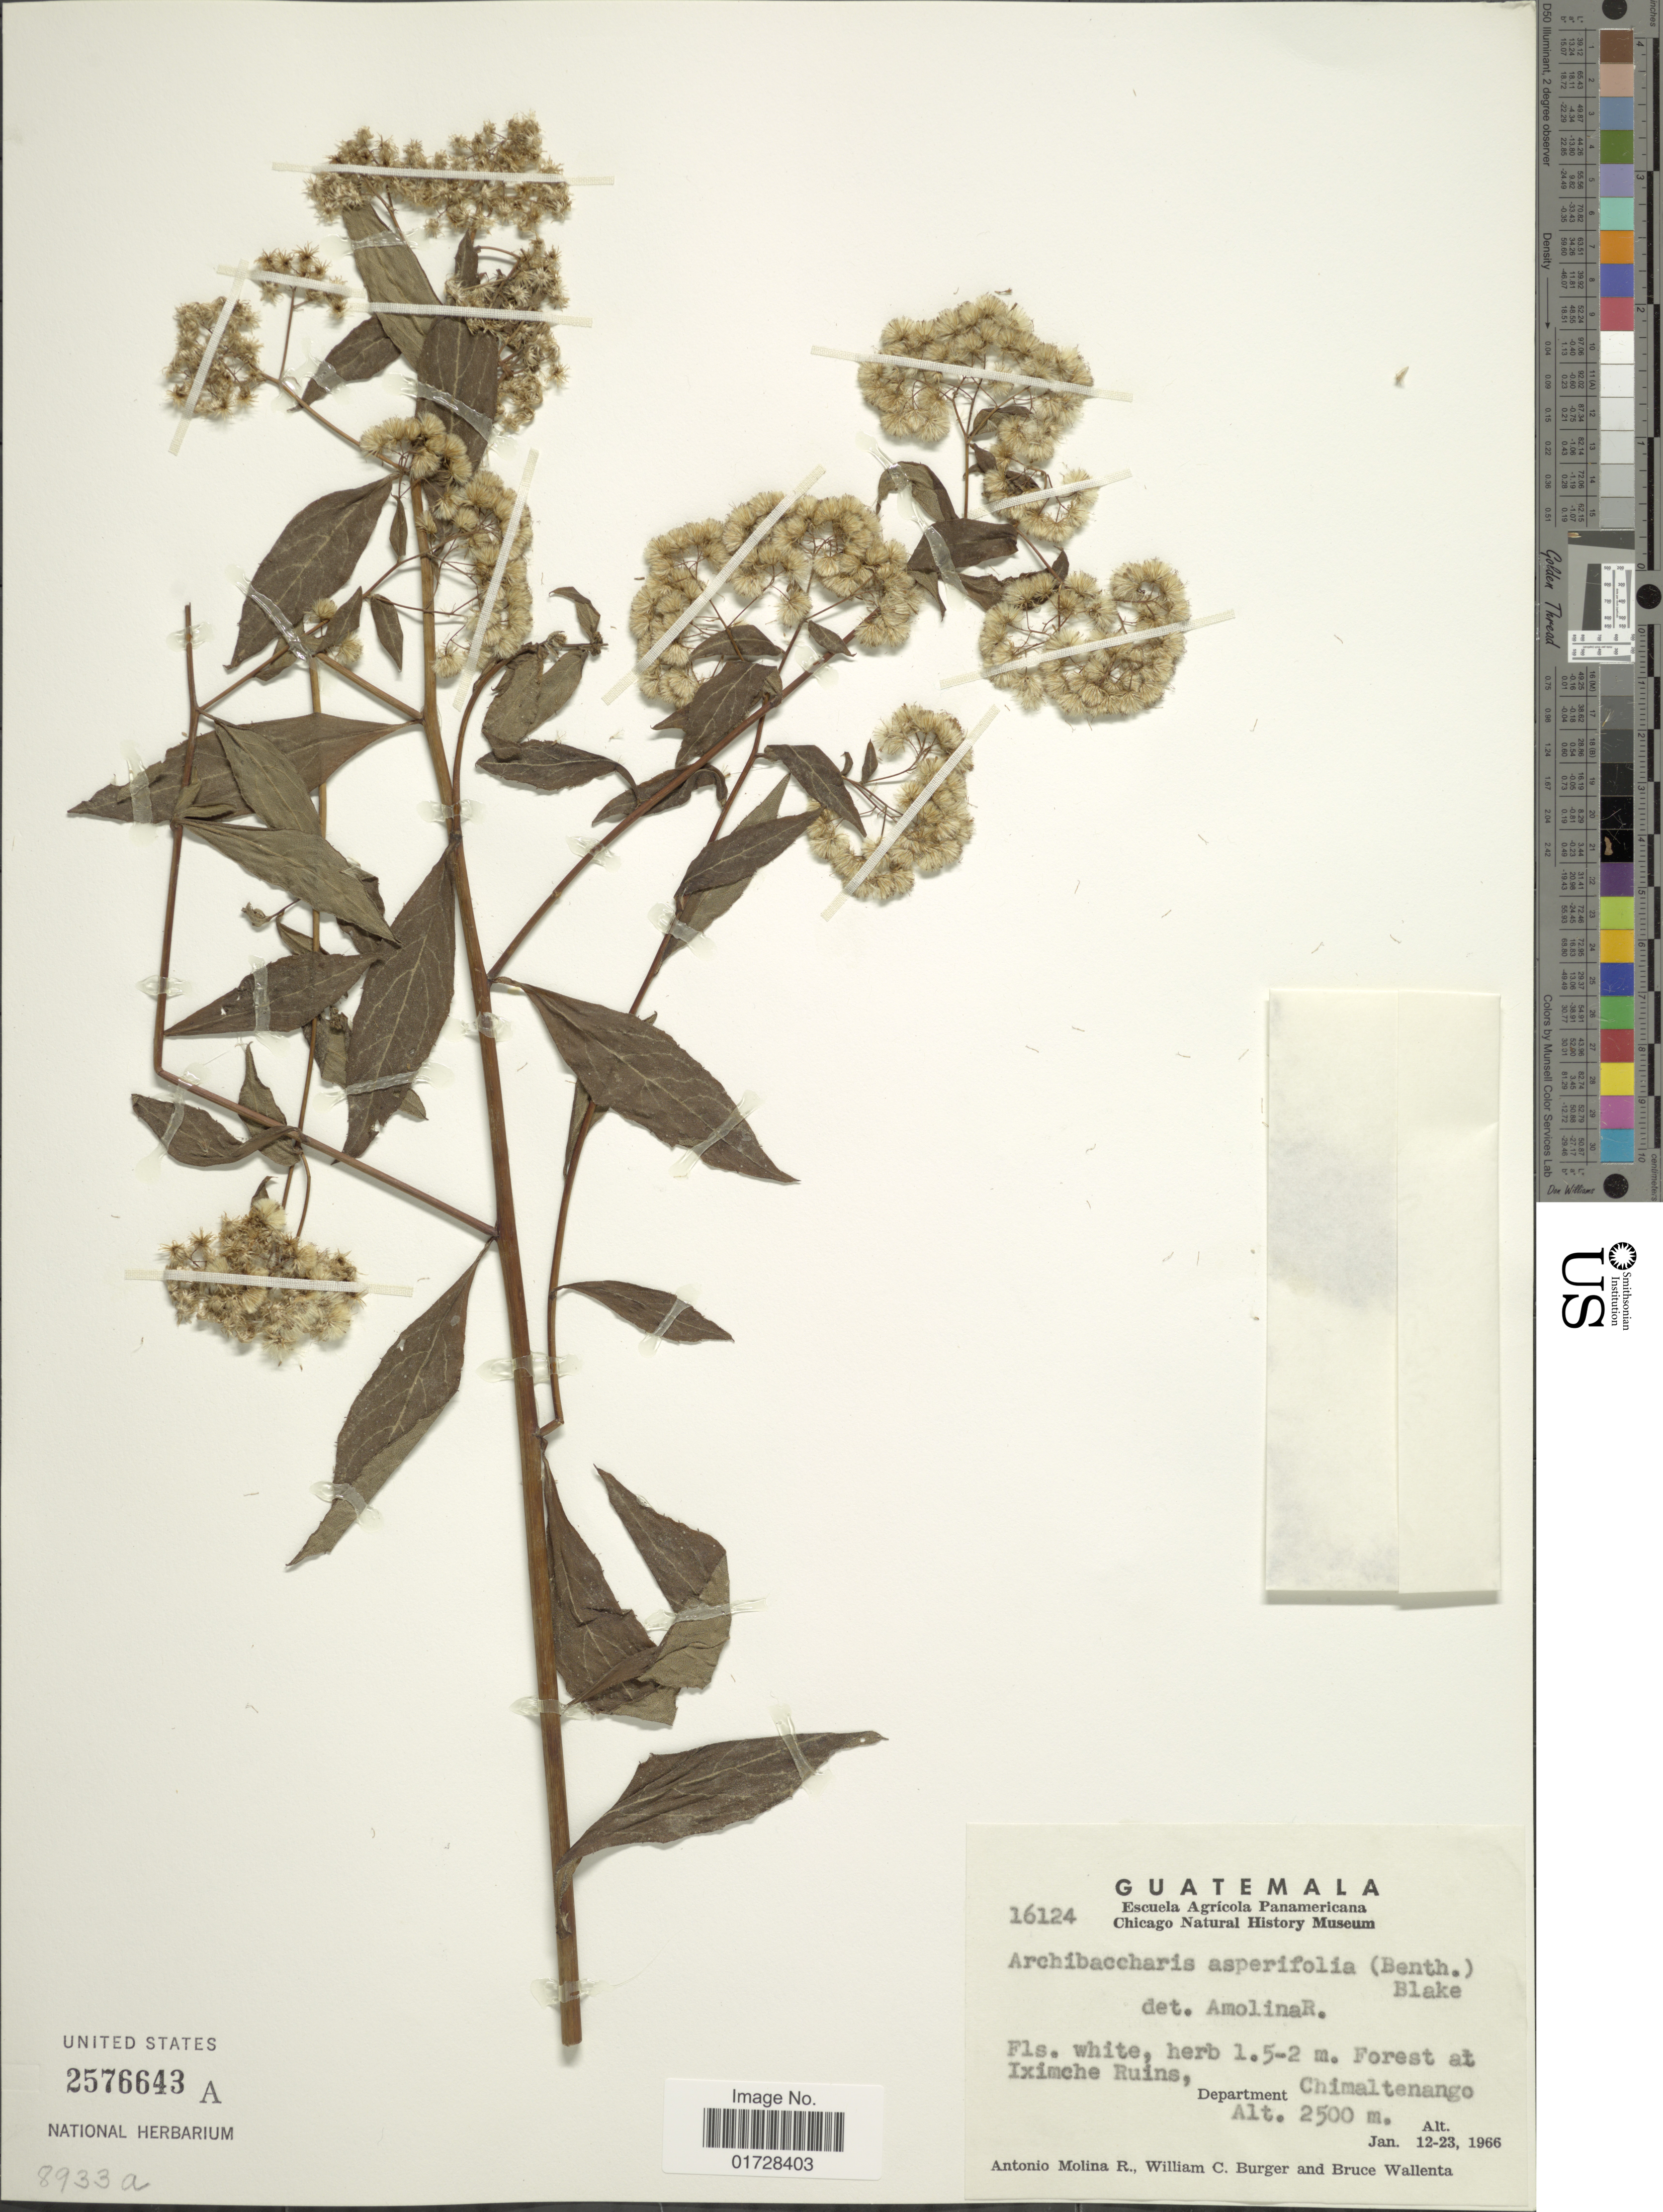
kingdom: Plantae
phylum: Tracheophyta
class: Magnoliopsida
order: Asterales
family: Asteraceae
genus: Archibaccharis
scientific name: Archibaccharis asperifolia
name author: (Benth.) S.F. Blake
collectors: A. Molina R., W. Burger & B. Wallenta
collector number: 16124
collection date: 1966-01-12/1966-01-23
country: Guatemala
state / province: Chimaltenango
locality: Forest at Iximche Ruins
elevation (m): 2500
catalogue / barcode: US 2576643A